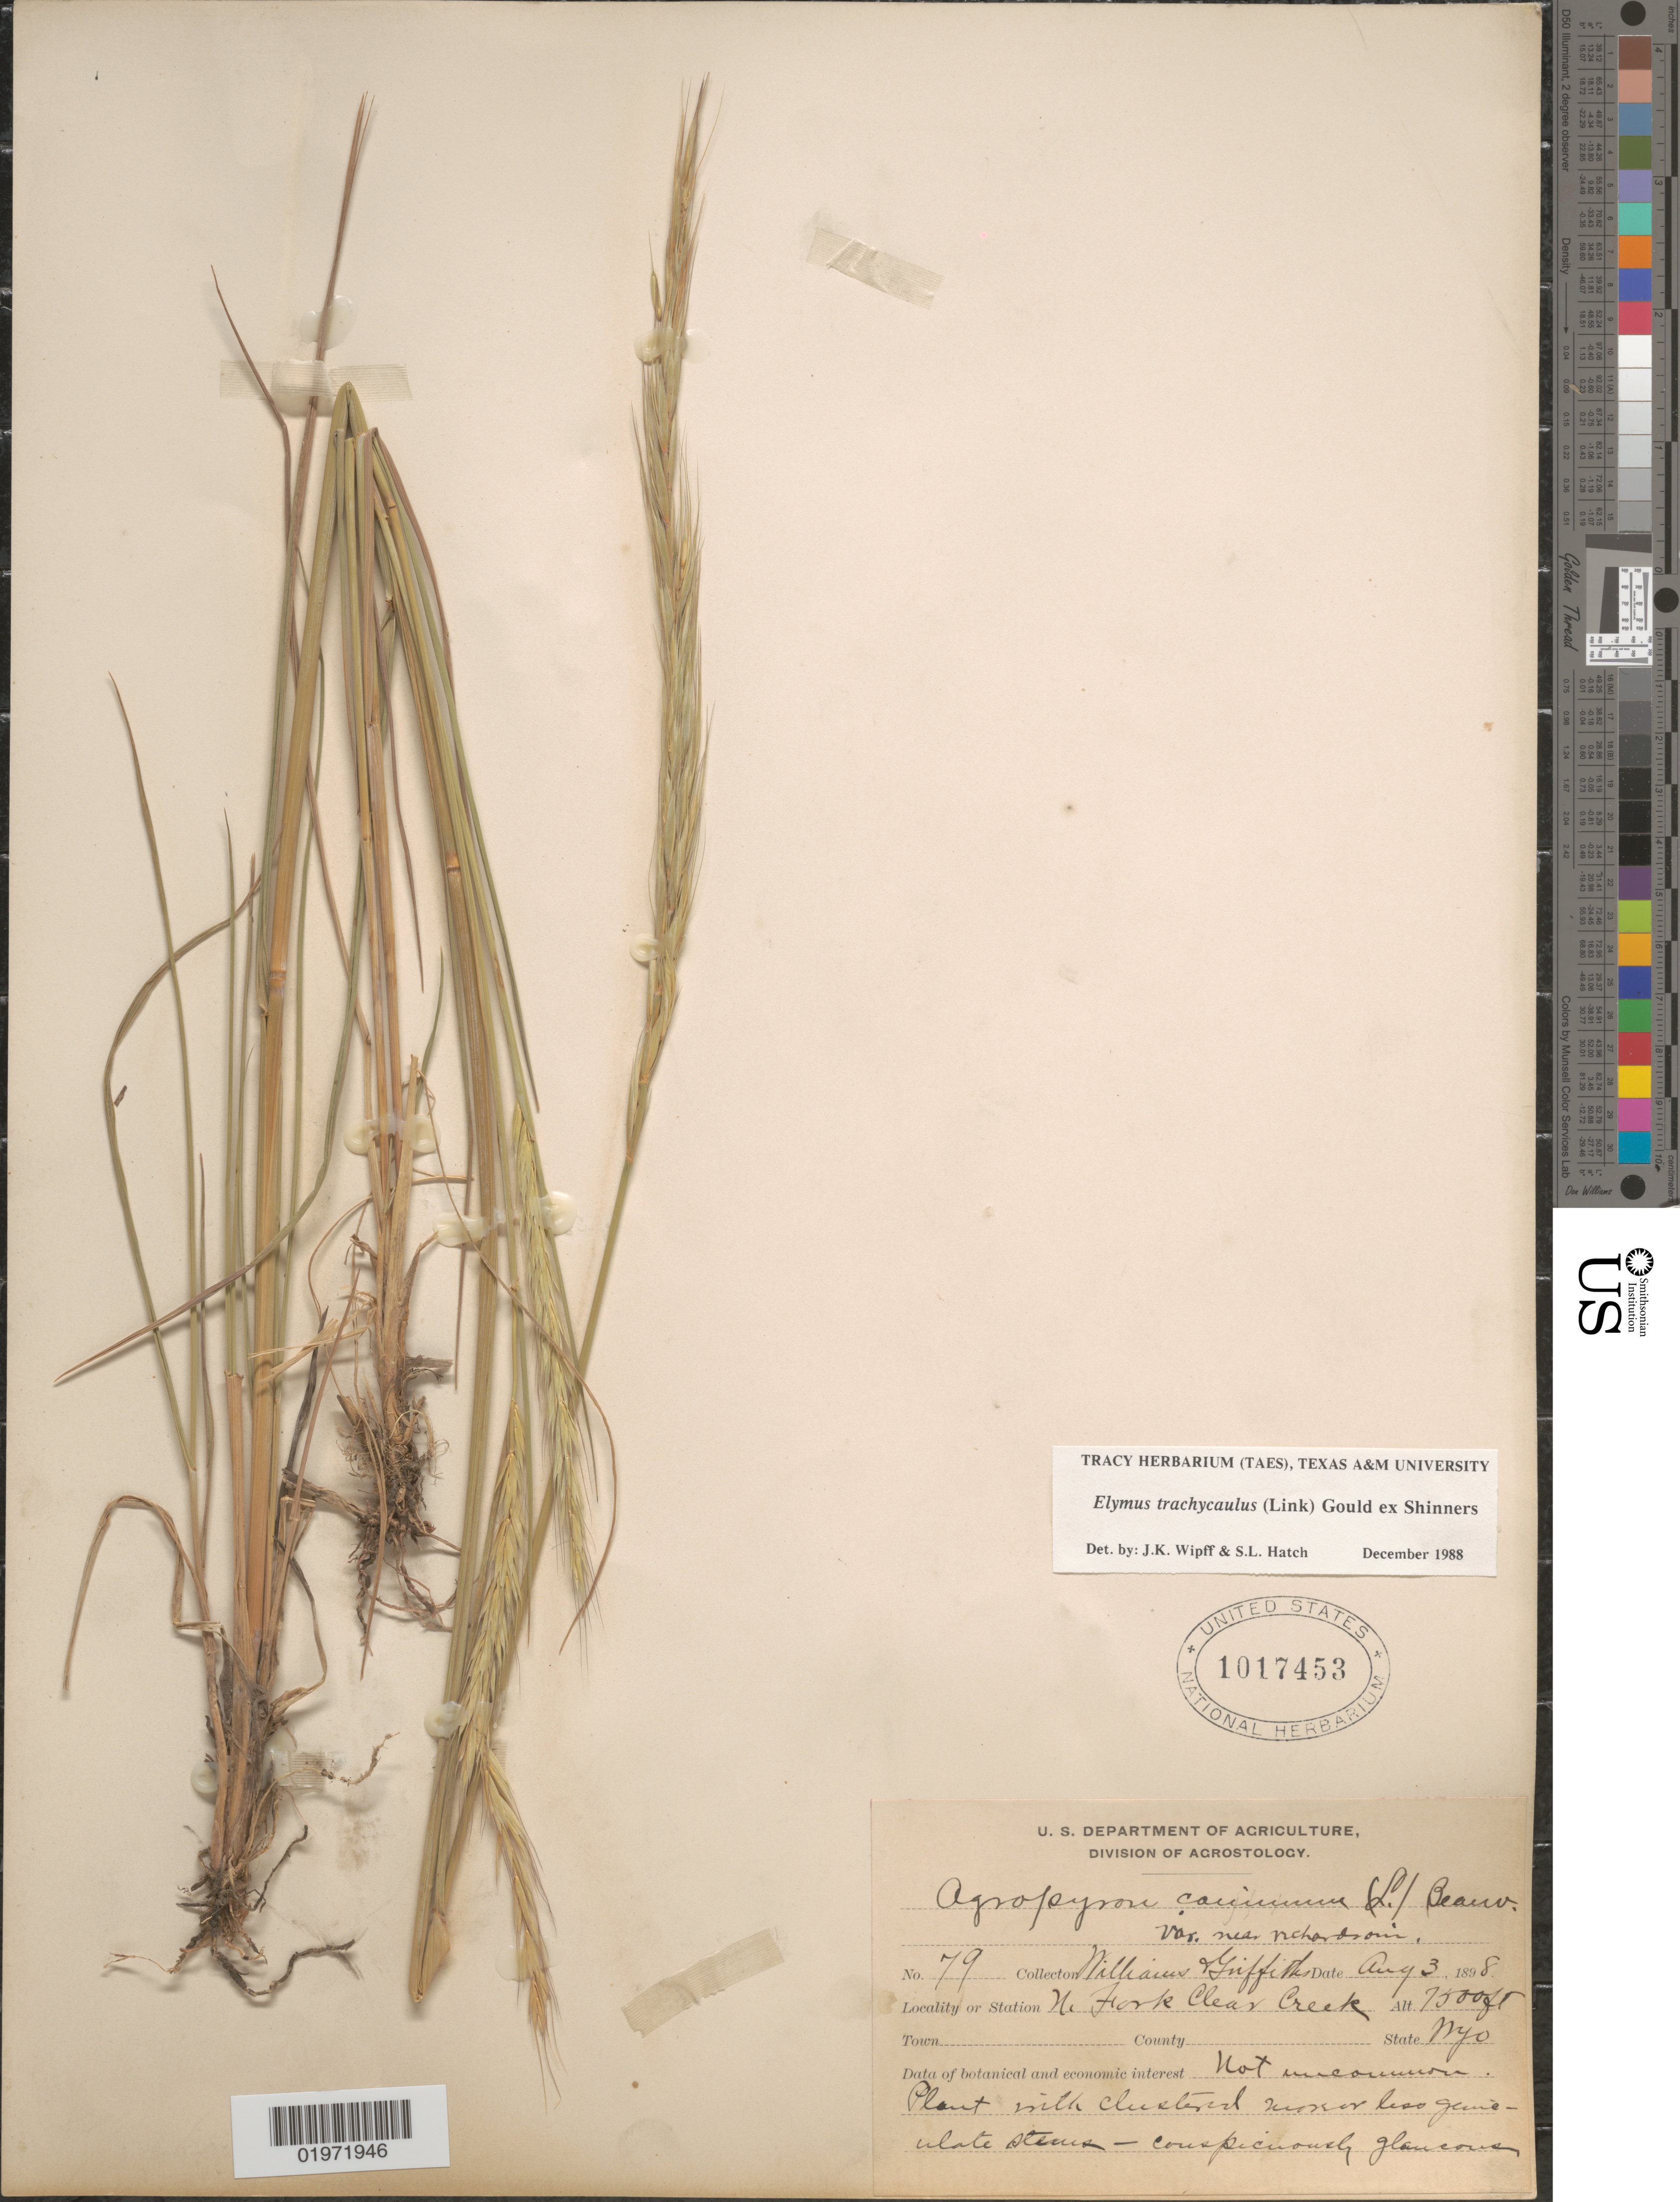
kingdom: Plantae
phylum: Tracheophyta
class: Liliopsida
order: Poales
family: Poaceae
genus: Elymus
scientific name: Elymus trachycaulus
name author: (Link) Gould ex Shinners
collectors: -- Williams & -- Griffiths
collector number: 79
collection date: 1898-08-03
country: United States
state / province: Wyoming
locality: N. Fork Clear Creek.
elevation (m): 2286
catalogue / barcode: US 1017453